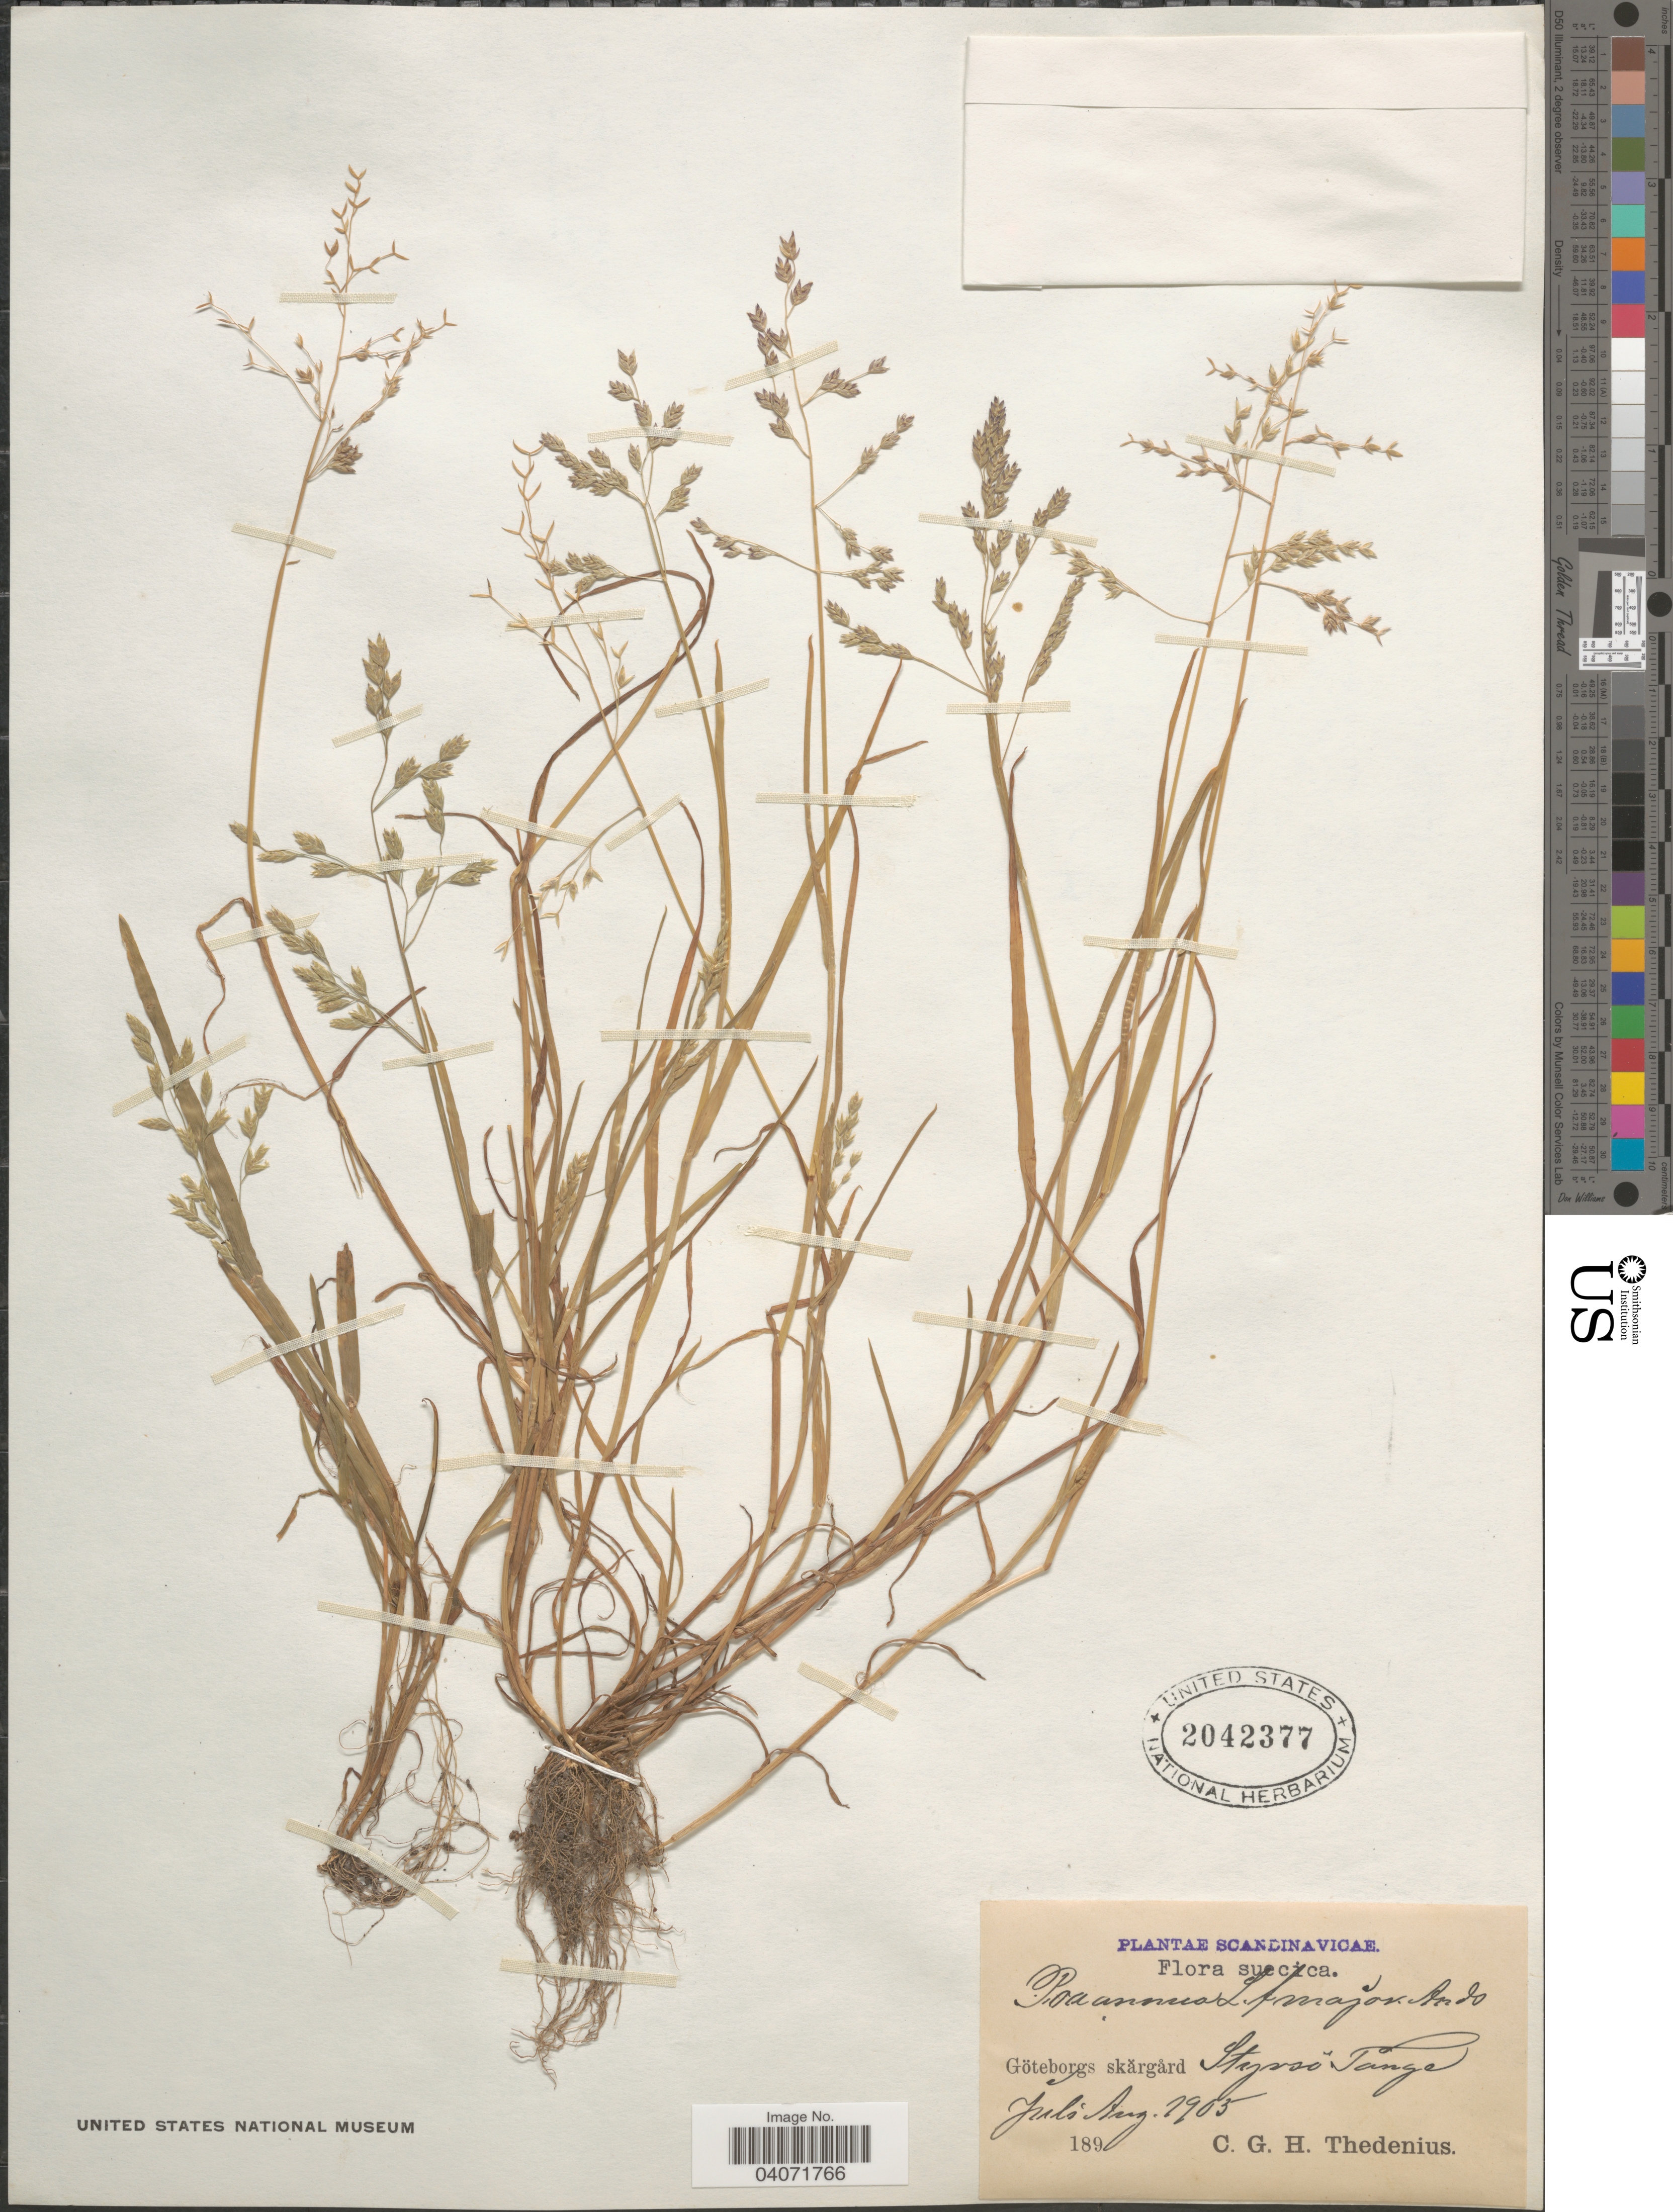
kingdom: Plantae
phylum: Tracheophyta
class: Liliopsida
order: Poales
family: Poaceae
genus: Poa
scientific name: Poa annua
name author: L.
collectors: C. Thedenius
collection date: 1905-07/1905-08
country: Sweden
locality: Scandinavicae. Suecica. Göteborgs skǎrgård Styrsö Tånge [=Tången].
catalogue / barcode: US 2042377